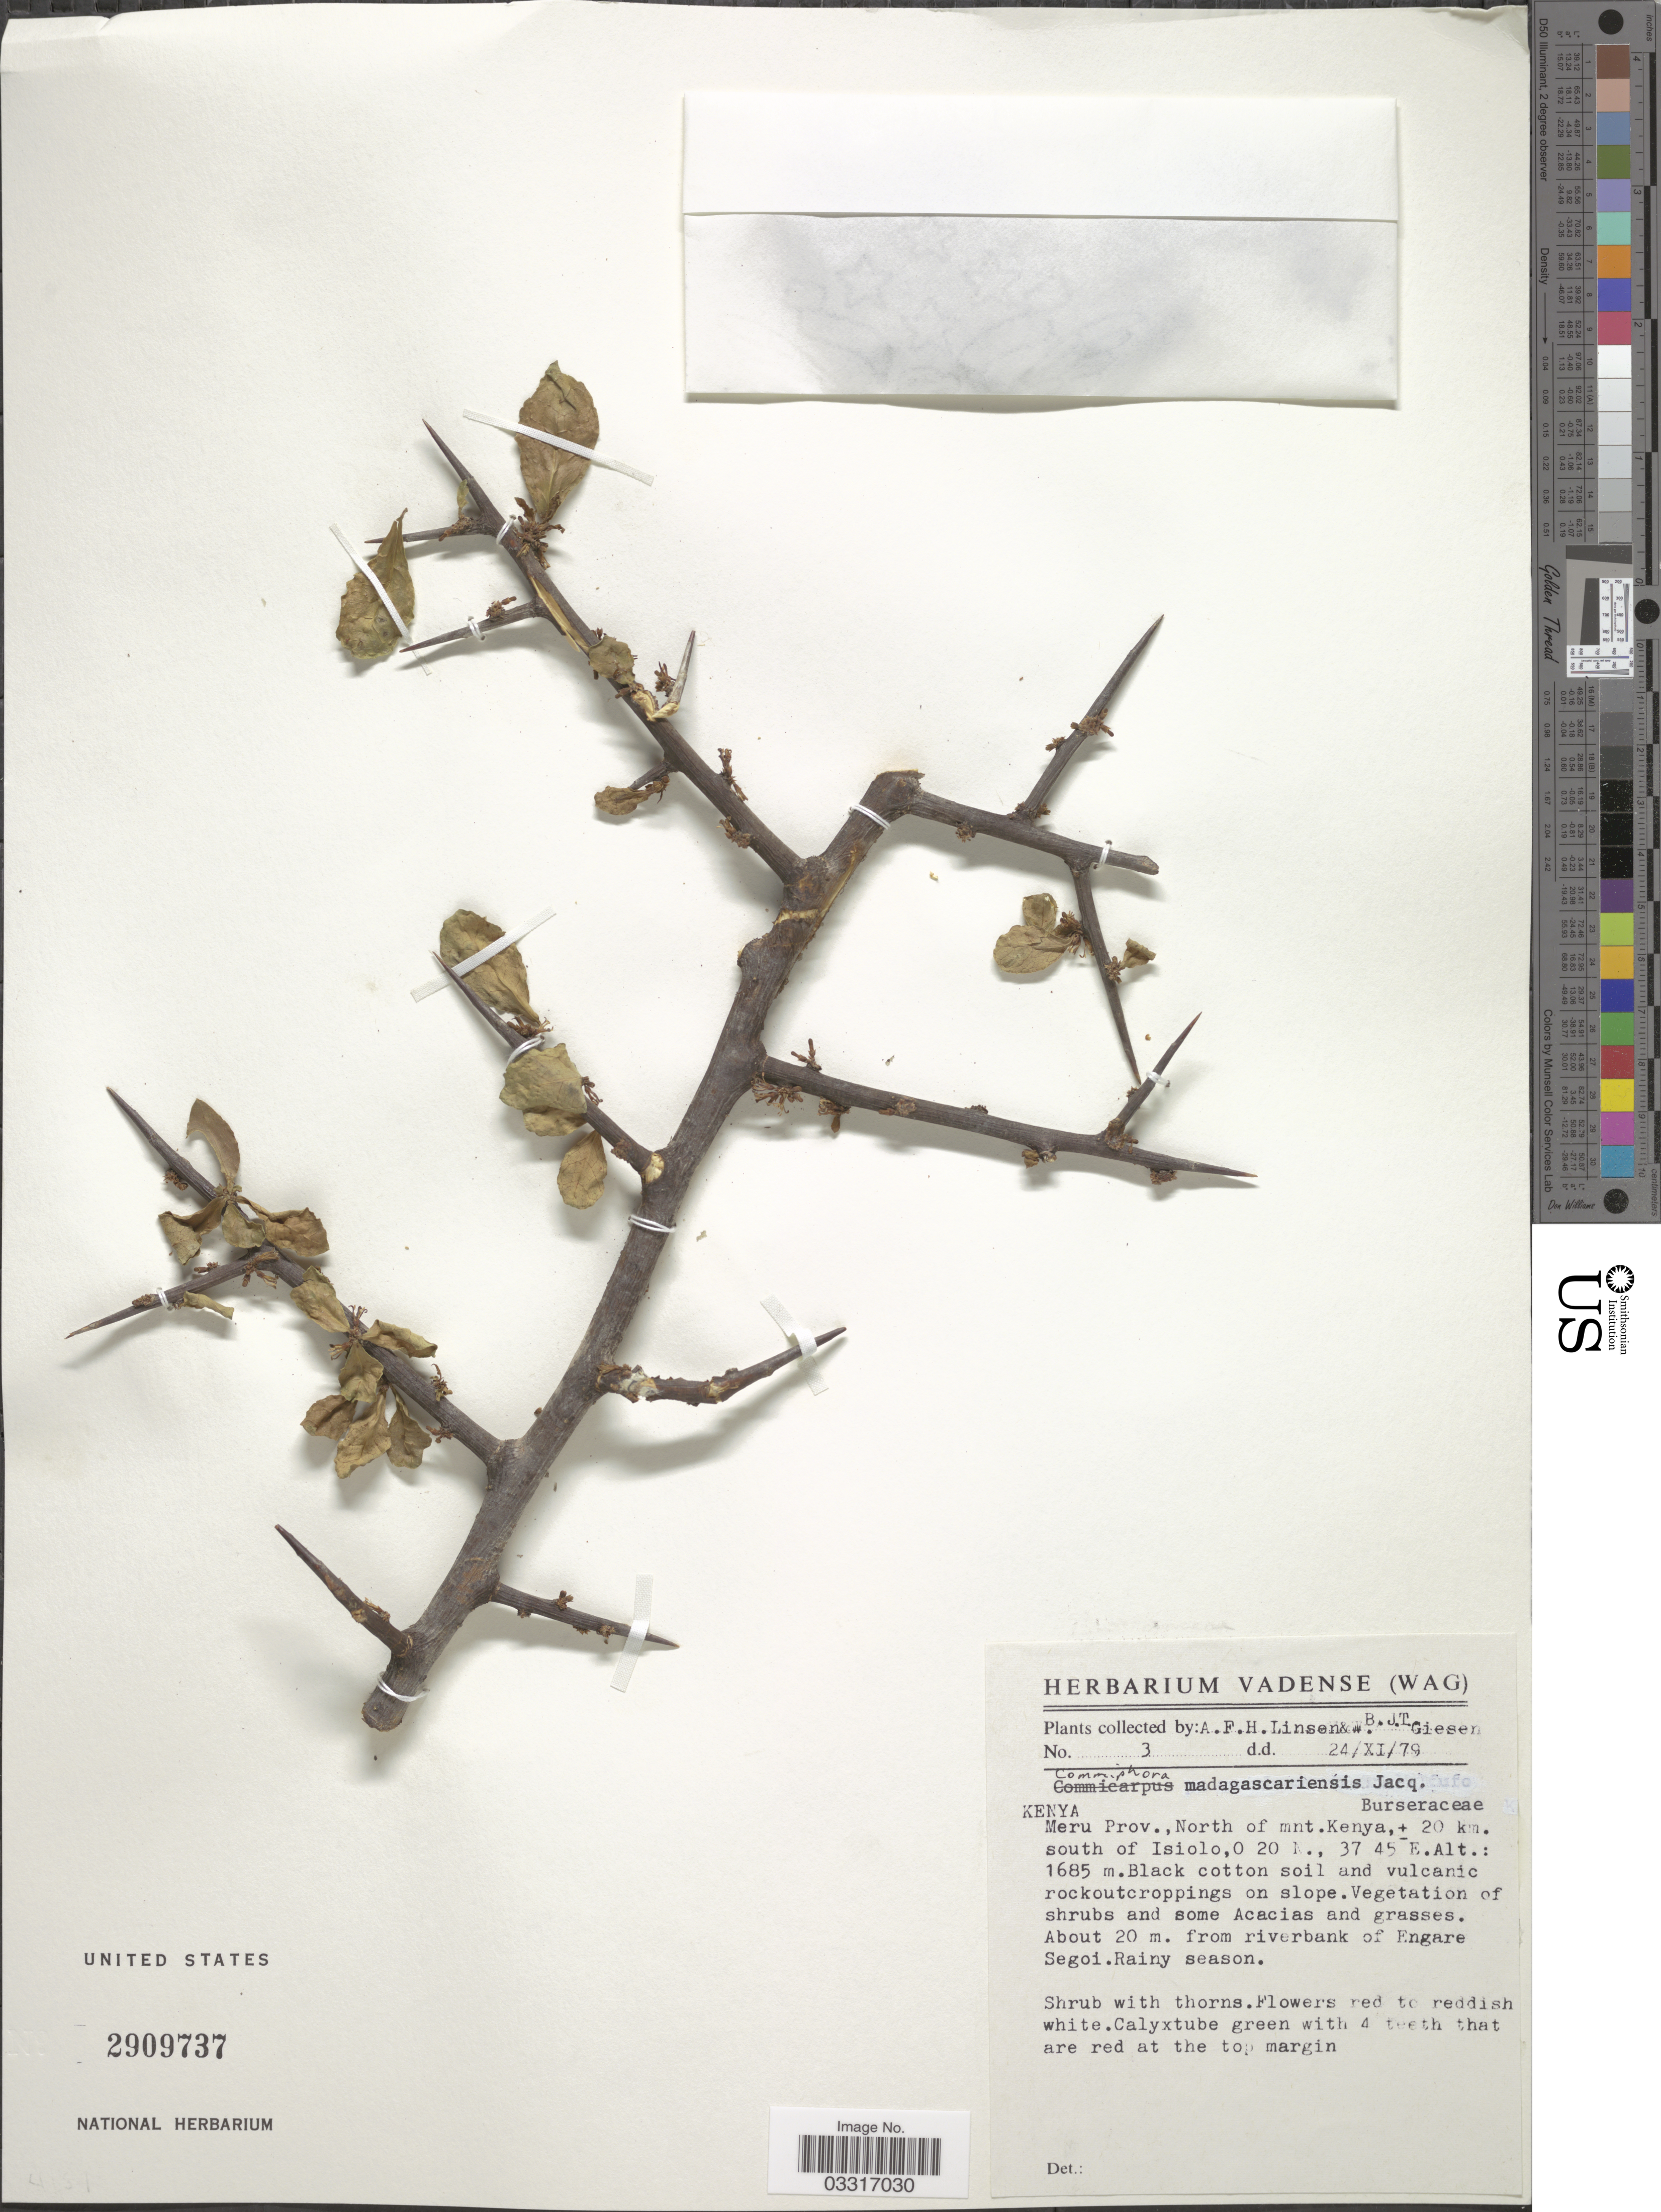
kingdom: Plantae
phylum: Tracheophyta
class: Magnoliopsida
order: Sapindales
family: Burseraceae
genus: Commiphora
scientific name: Commiphora madagascariensis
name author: Jacq.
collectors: A. Linsen & W. Giesen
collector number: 3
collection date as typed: Transcribed d/m/y: 24/11/79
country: Kenya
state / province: Meru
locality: North of mnt. Kenya, ± 20 km. south of Isiolo. About 20 m. from riverbank of Engare Segoi.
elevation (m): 1685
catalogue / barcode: US 2909737